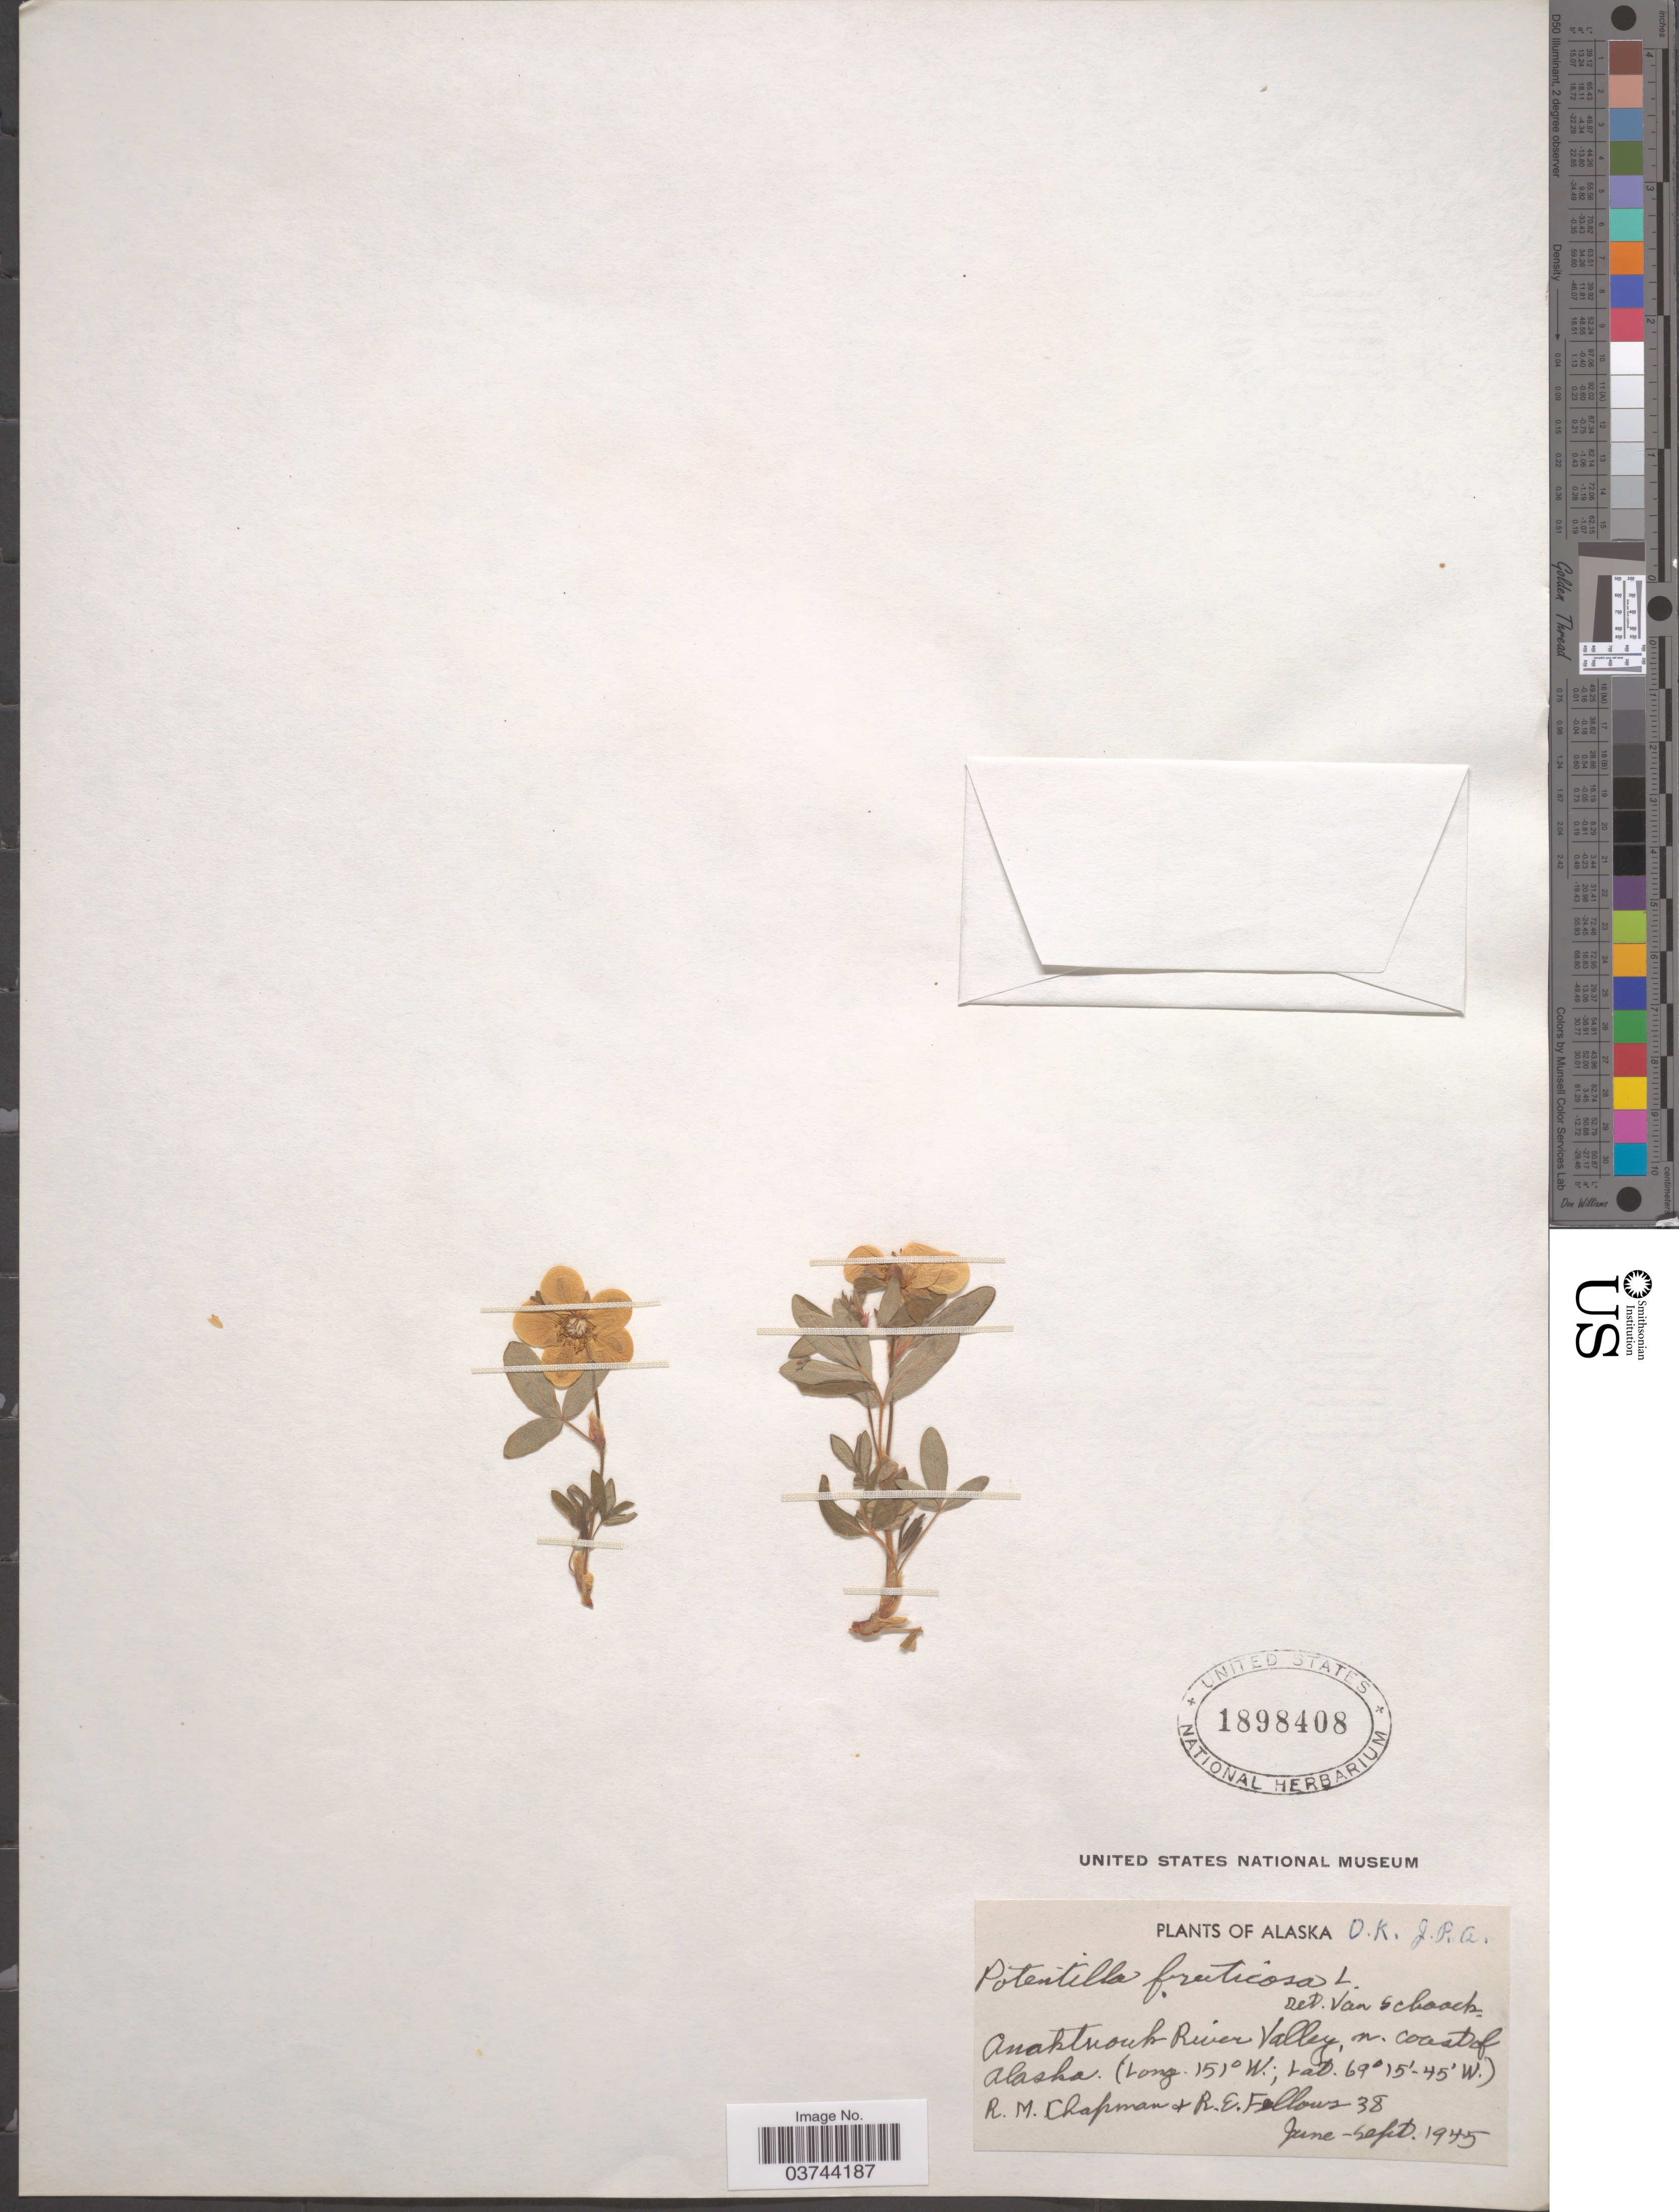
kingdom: Plantae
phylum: Tracheophyta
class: Magnoliopsida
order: Rosales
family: Rosaceae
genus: Dasiphora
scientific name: Dasiphora fruticosa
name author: (L.) Rydb.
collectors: R. M. Chapman & R. Fellows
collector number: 38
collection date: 1945-06/1945-09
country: United States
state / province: Alaska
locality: Anaktuvuk River Valley, n. coast of Alaska.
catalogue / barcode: US 1898408